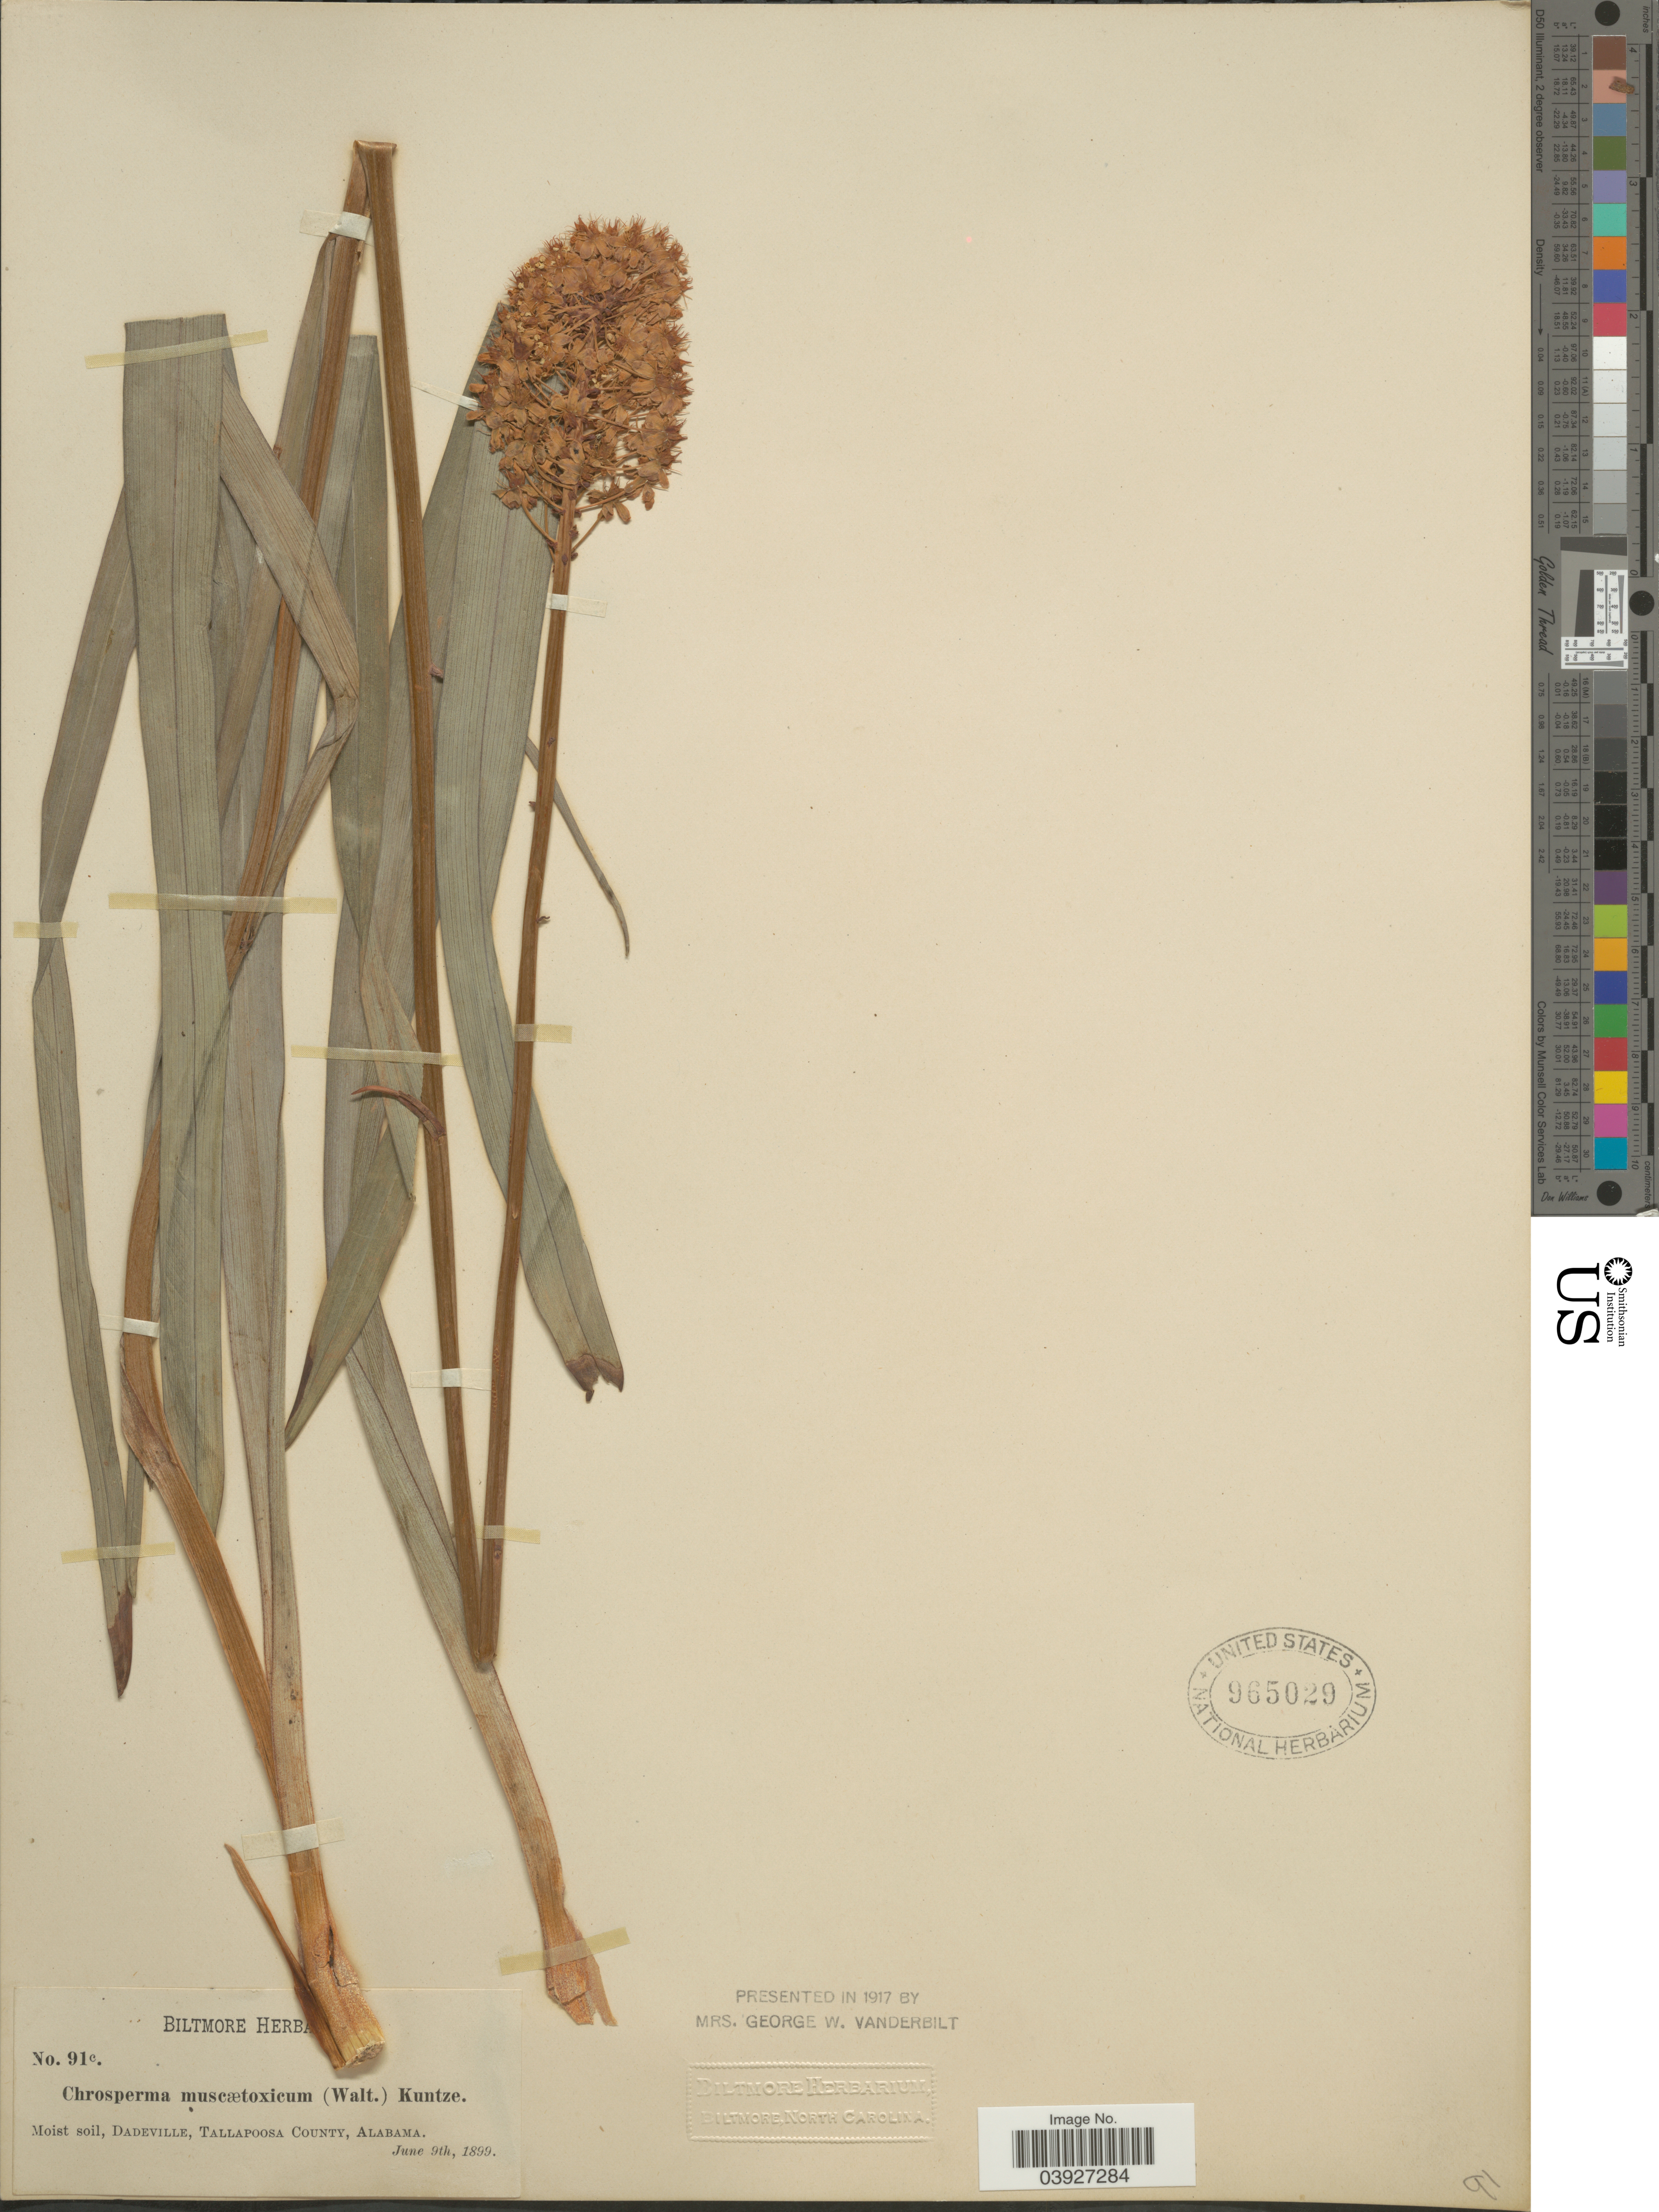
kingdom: Plantae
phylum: Tracheophyta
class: Liliopsida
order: Liliales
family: Melanthiaceae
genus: Amianthium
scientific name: Amianthium muscitoxicum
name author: (Walter) A. Gray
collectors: ex herb. Biltmore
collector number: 91c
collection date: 1899-06-09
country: United States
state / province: Alabama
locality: Dadeville, Tallapoosa County.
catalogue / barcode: US 965029